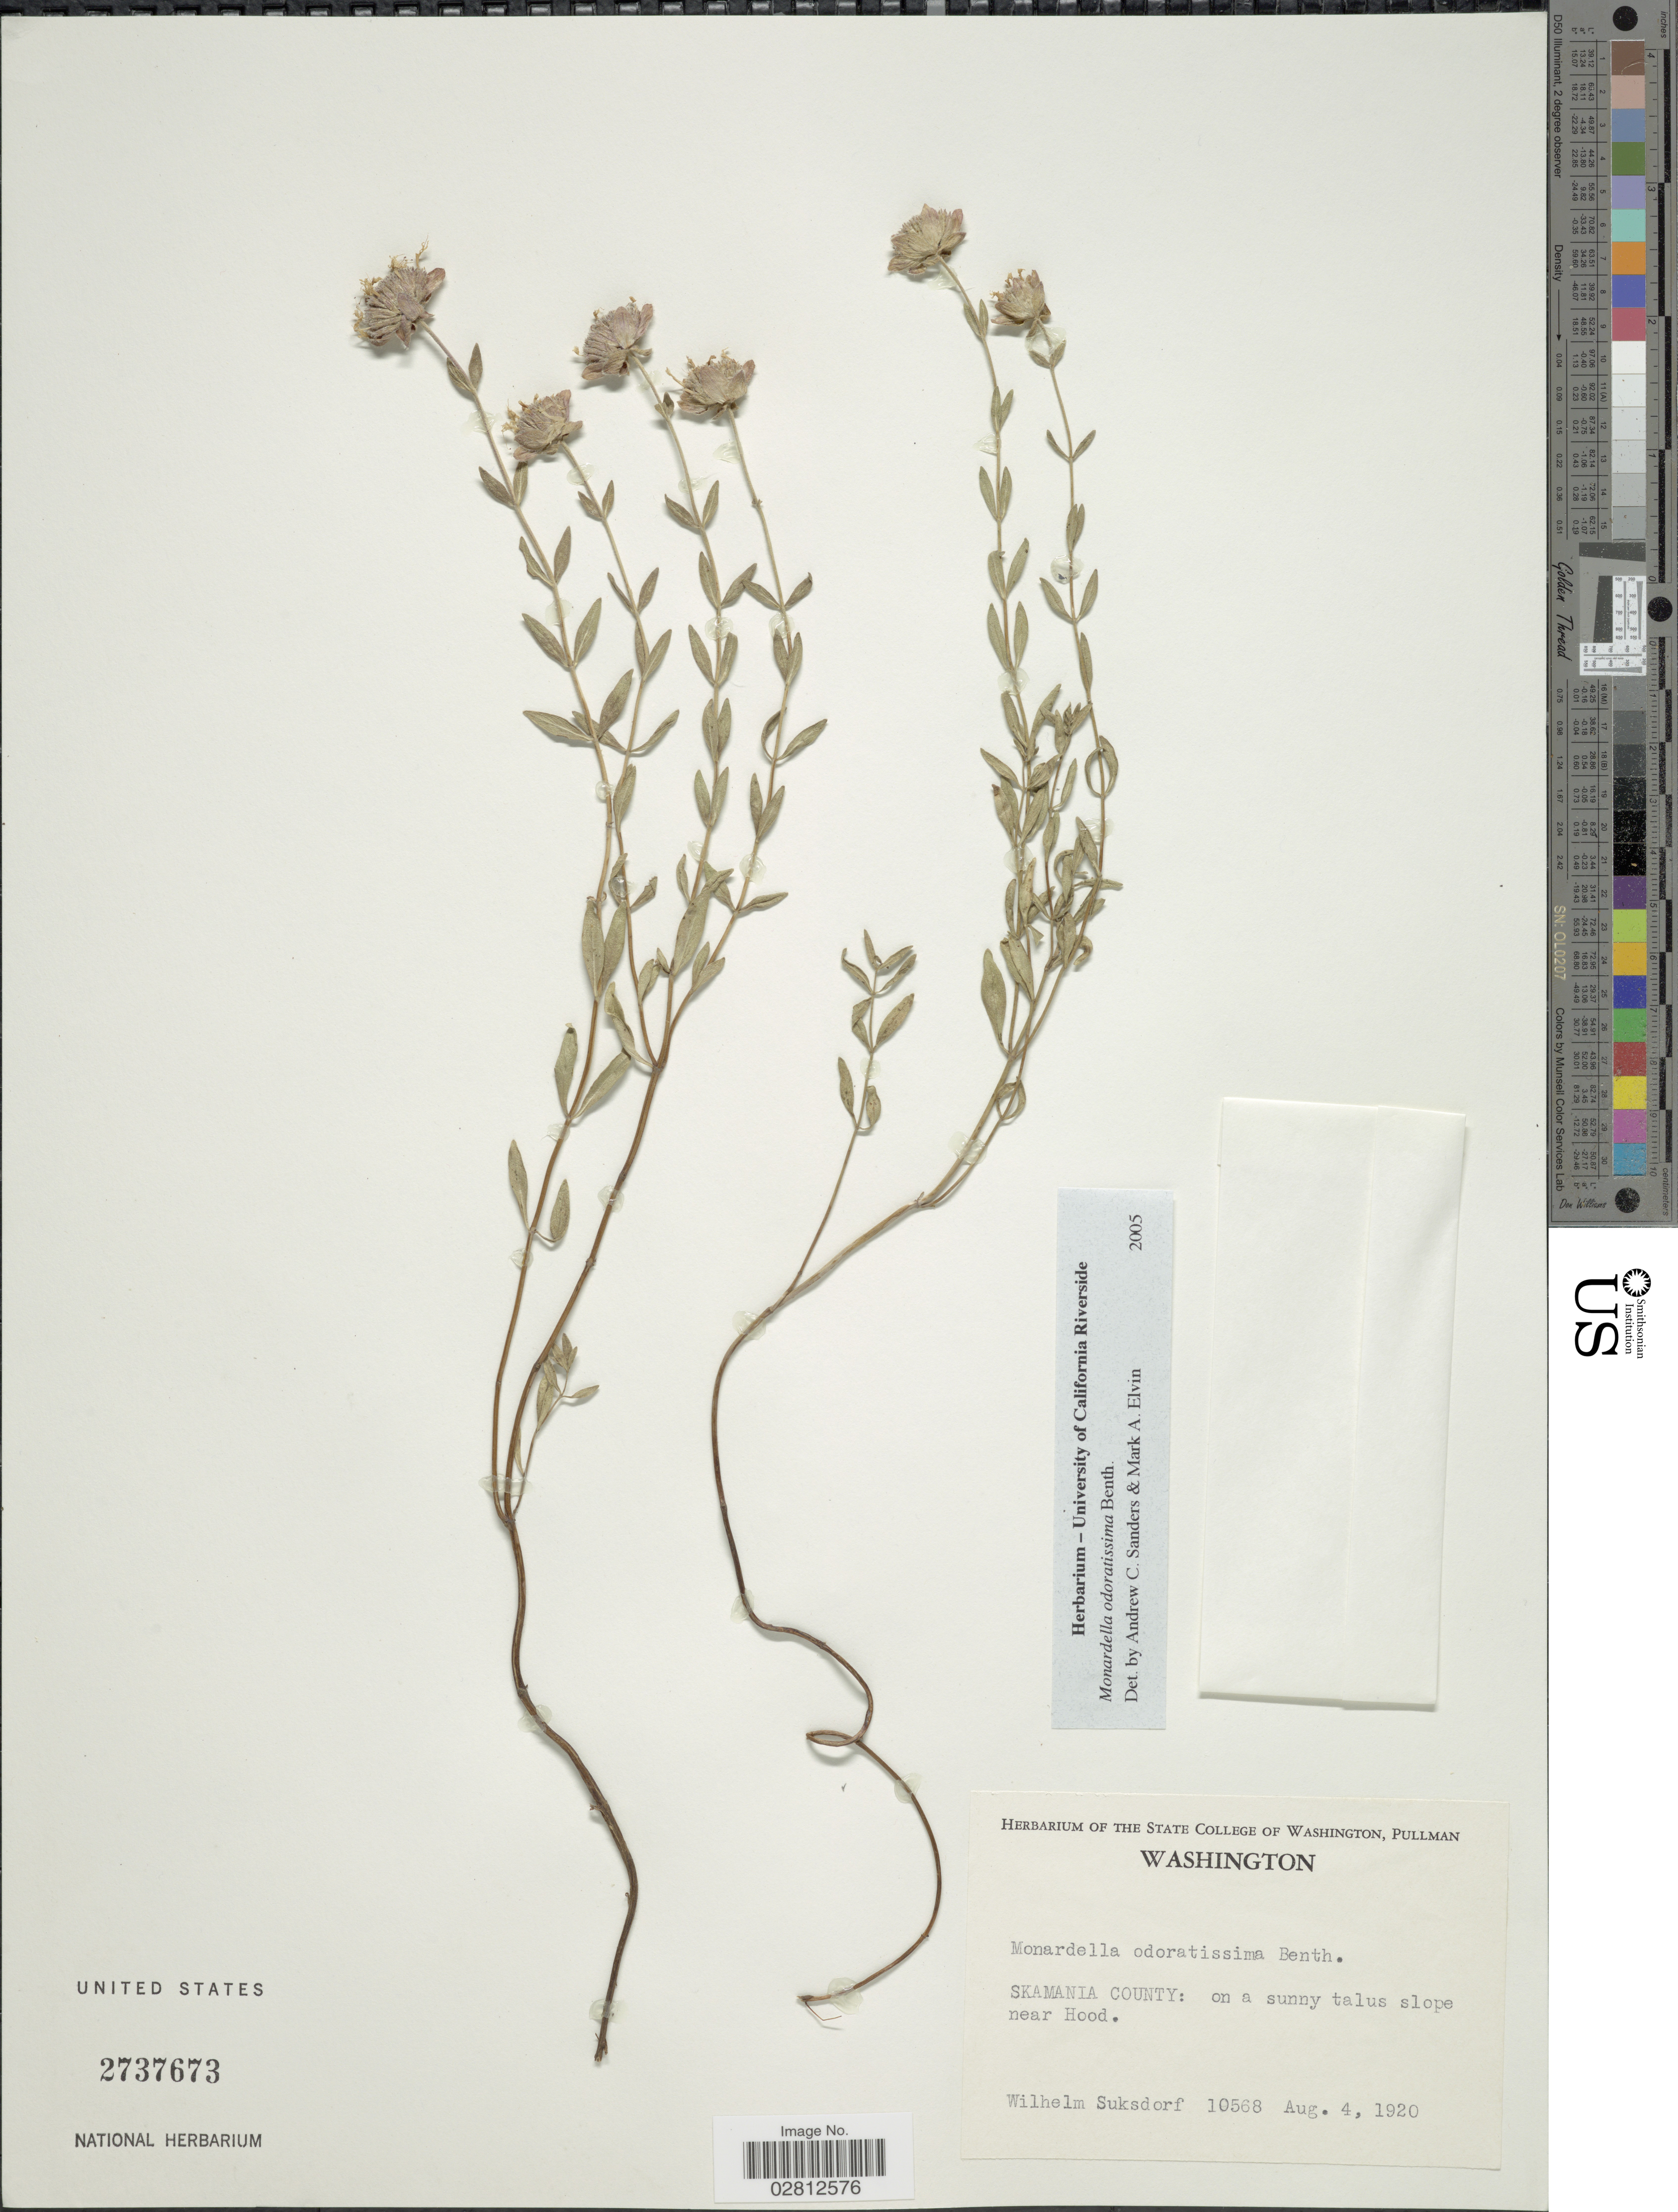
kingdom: Plantae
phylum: Tracheophyta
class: Magnoliopsida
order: Lamiales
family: Lamiaceae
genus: Monardella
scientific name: Monardella odoratissima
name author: Benth.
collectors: W. N. Suksdorf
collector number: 10568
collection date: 1920-08-04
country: United States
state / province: Washington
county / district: Skamania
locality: Skamania County: on a sunny talus slope near Hood.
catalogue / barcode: US 2737673